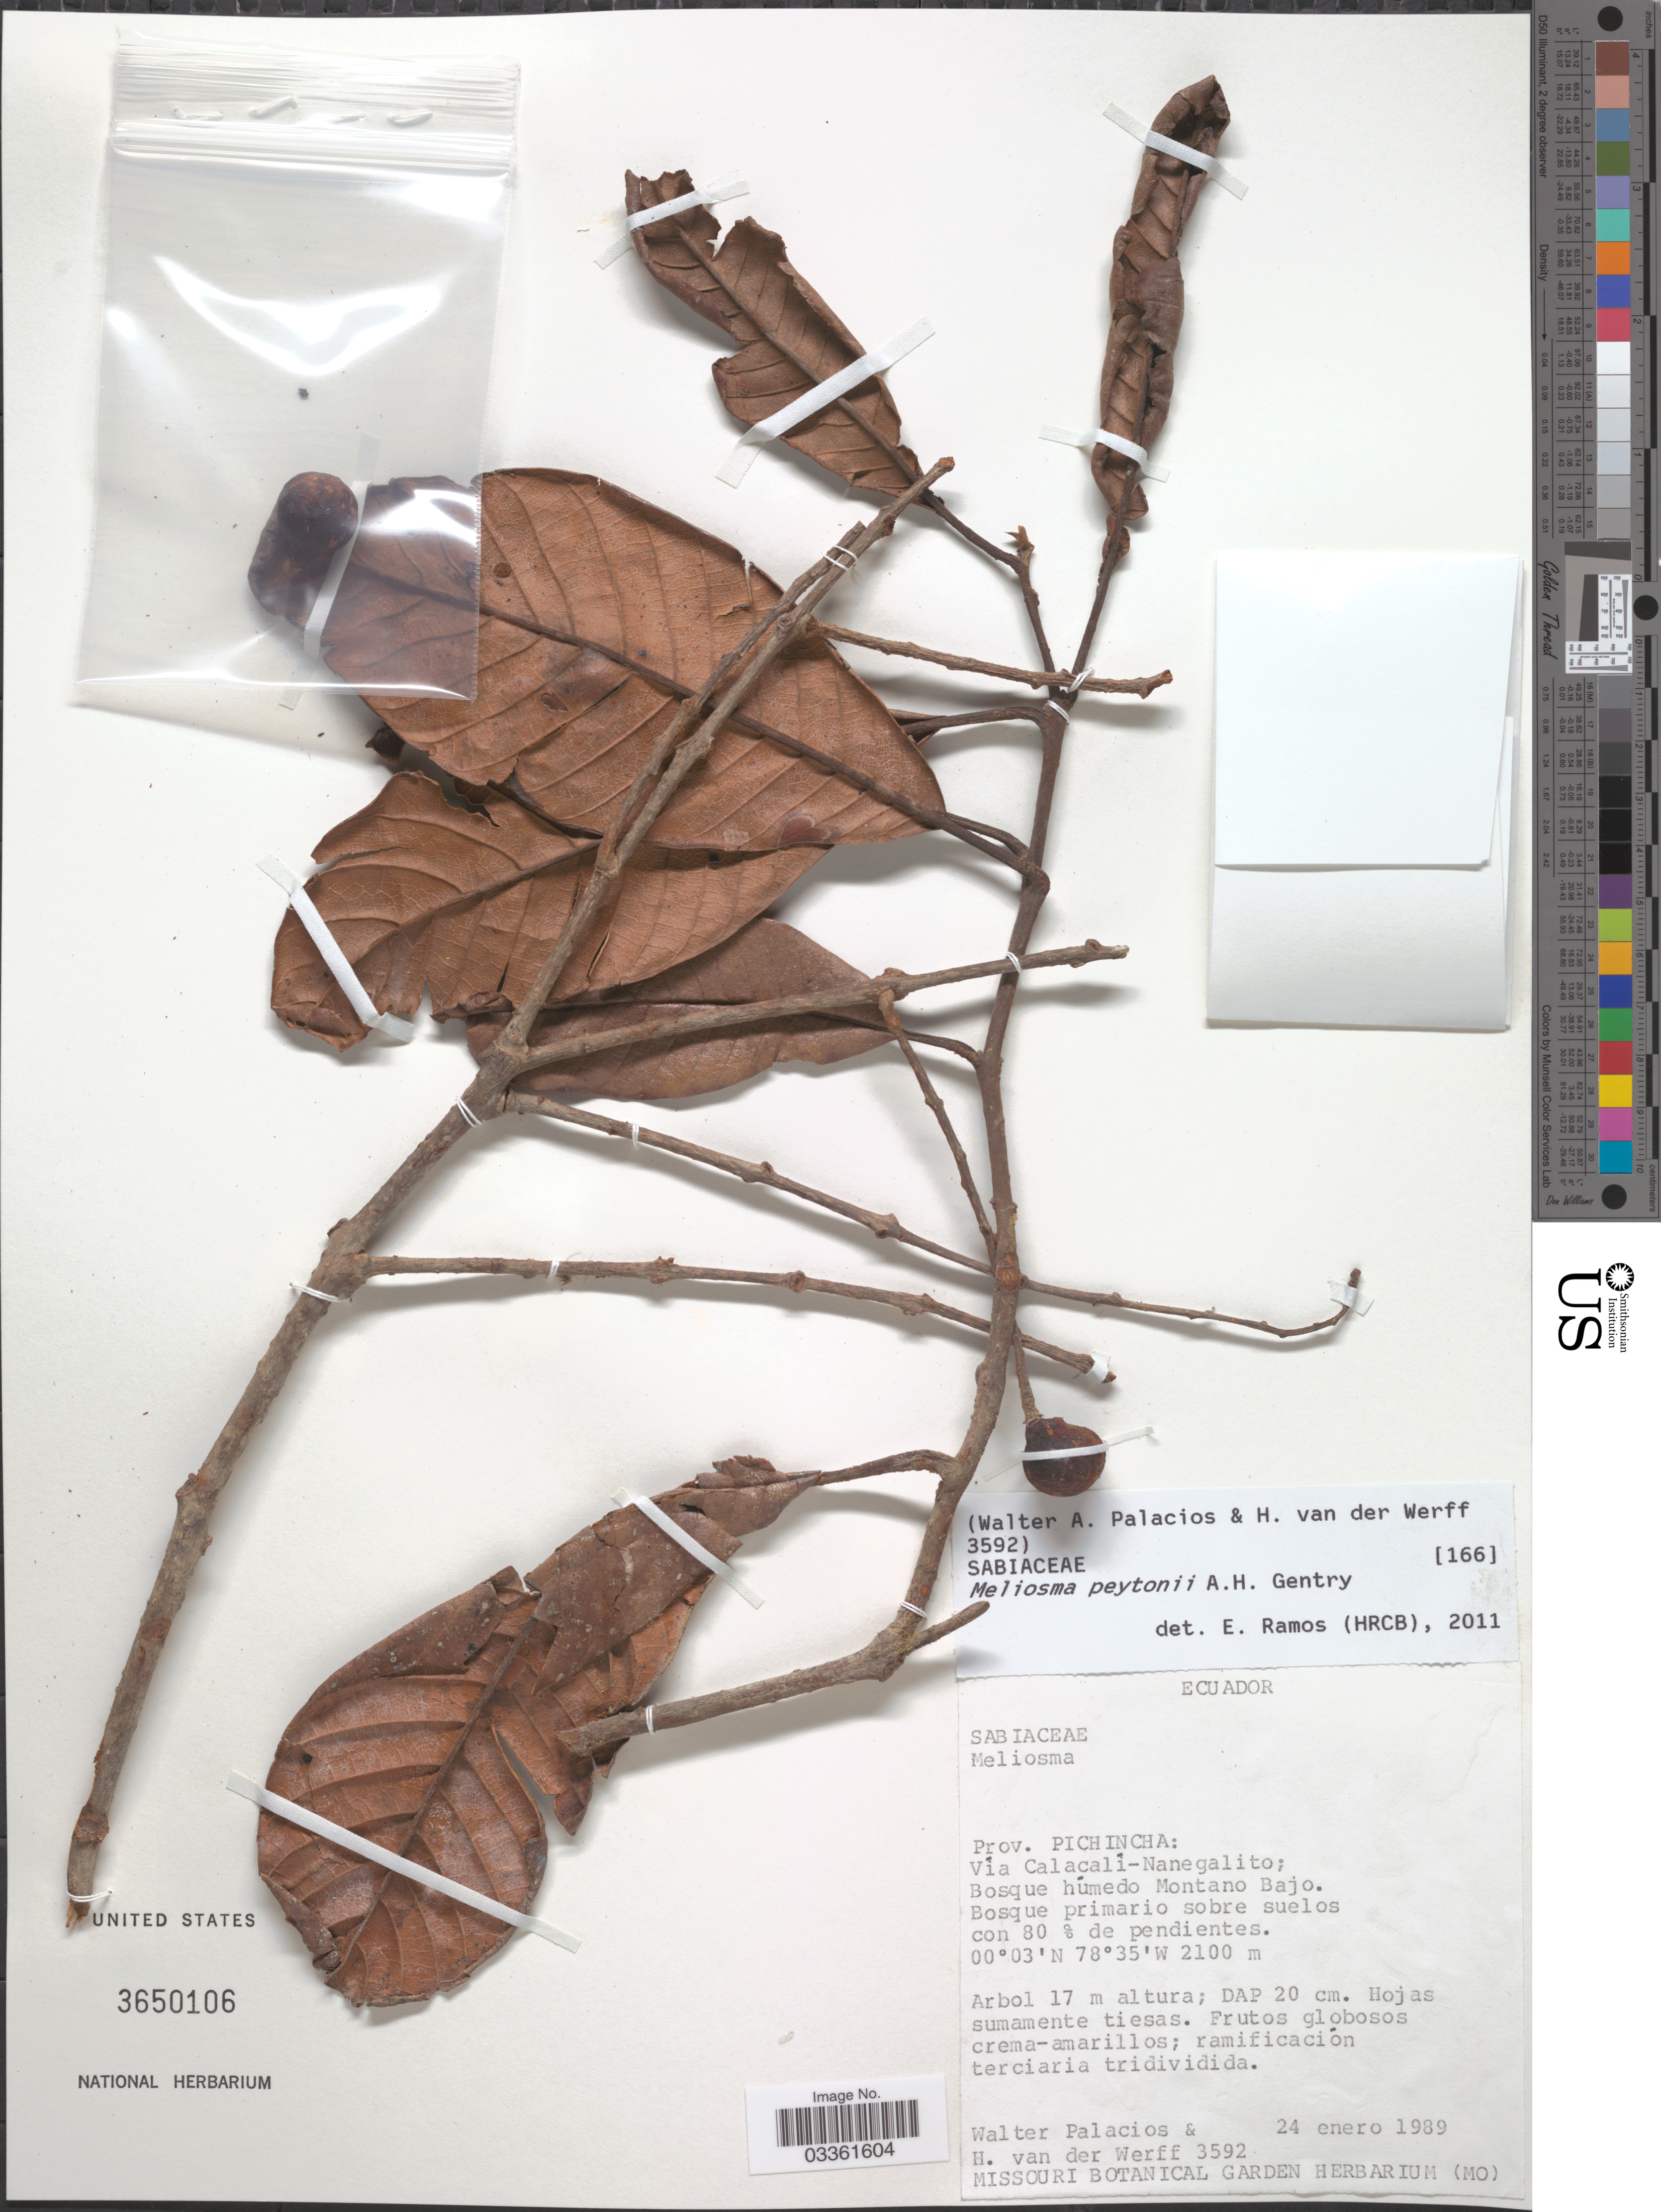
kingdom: Plantae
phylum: Tracheophyta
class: Magnoliopsida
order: Proteales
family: Sabiaceae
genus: Meliosma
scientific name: Meliosma peytonii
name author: A.H. Gentry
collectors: W. Palacios & H. van der Werff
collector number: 3592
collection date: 1989-01-24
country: Ecuador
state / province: Pichincha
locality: Vía Calacalí-Nanegalito; Bosque húmedo Montano Bajo.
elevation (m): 2100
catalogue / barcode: US 3650106